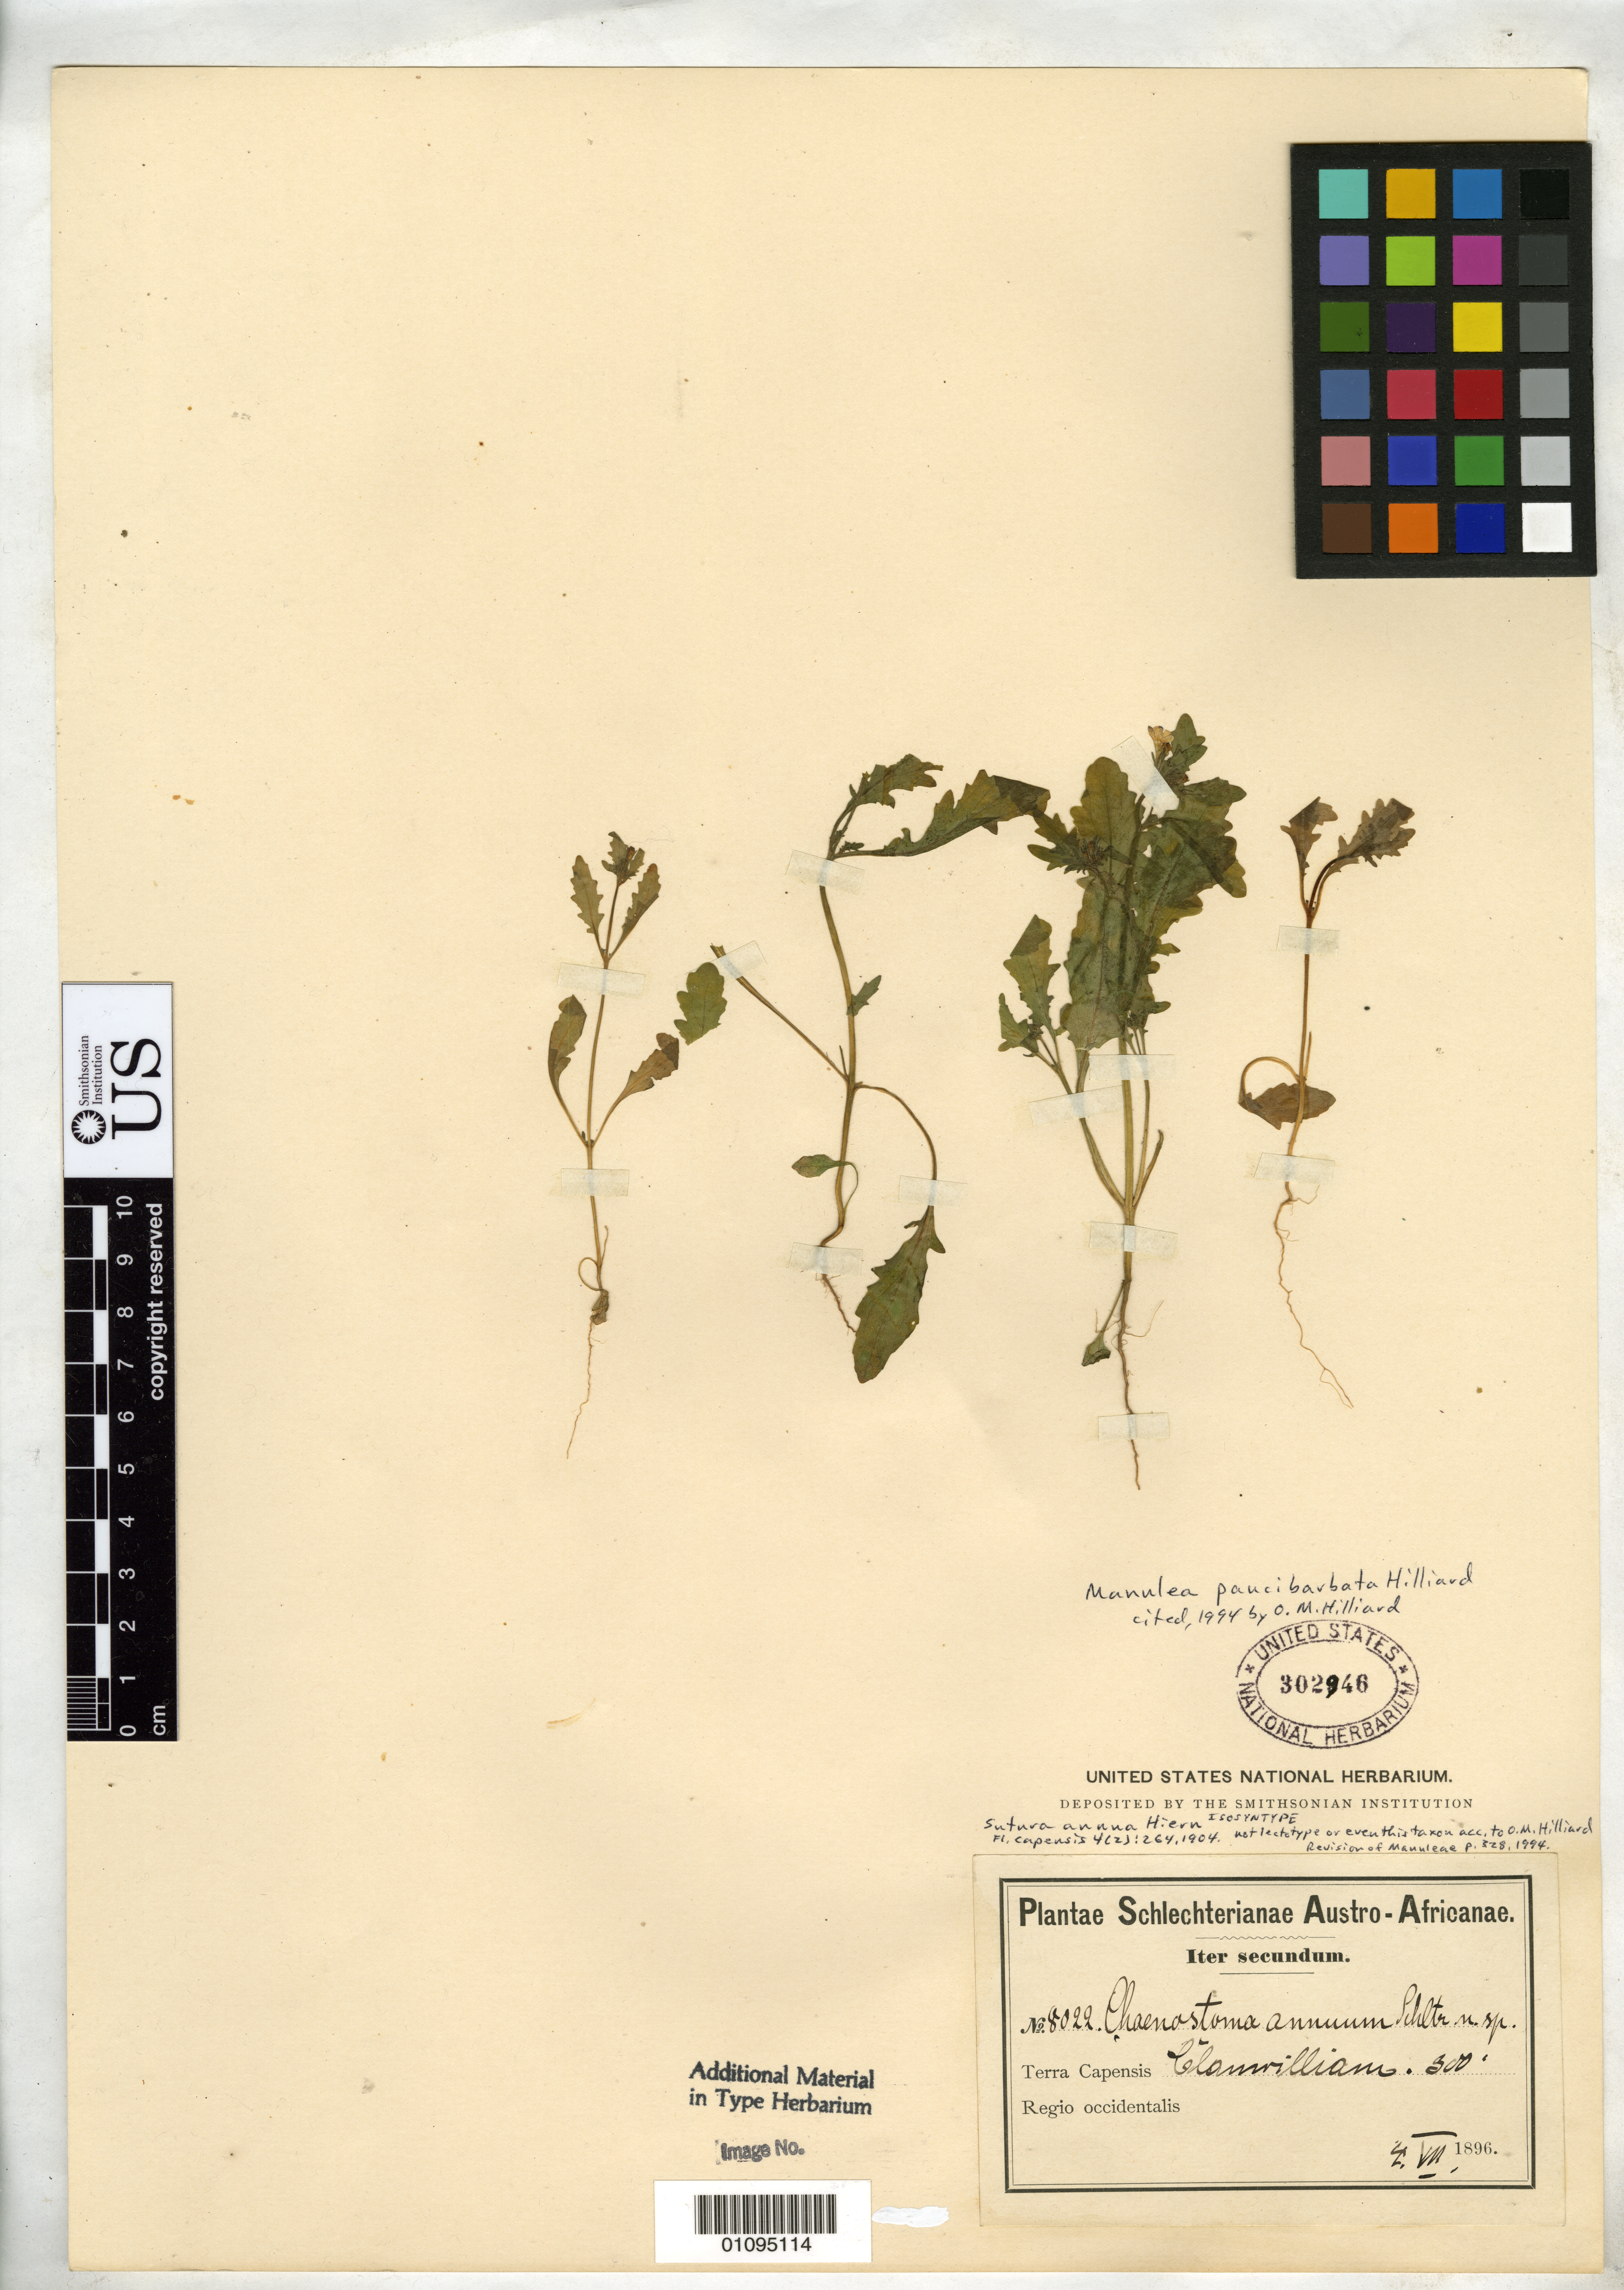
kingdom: Plantae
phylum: Tracheophyta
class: Magnoliopsida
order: Lamiales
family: Scrophulariaceae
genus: Sutera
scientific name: Sutera annua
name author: Hiern in Dyer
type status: Isosyntype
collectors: F. R. R. Schlechter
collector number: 8022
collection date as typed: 04 Jul 1896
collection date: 1896-07-04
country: South Africa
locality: Terra Capensis, Clanwilliam.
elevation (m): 91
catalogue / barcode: US 302946